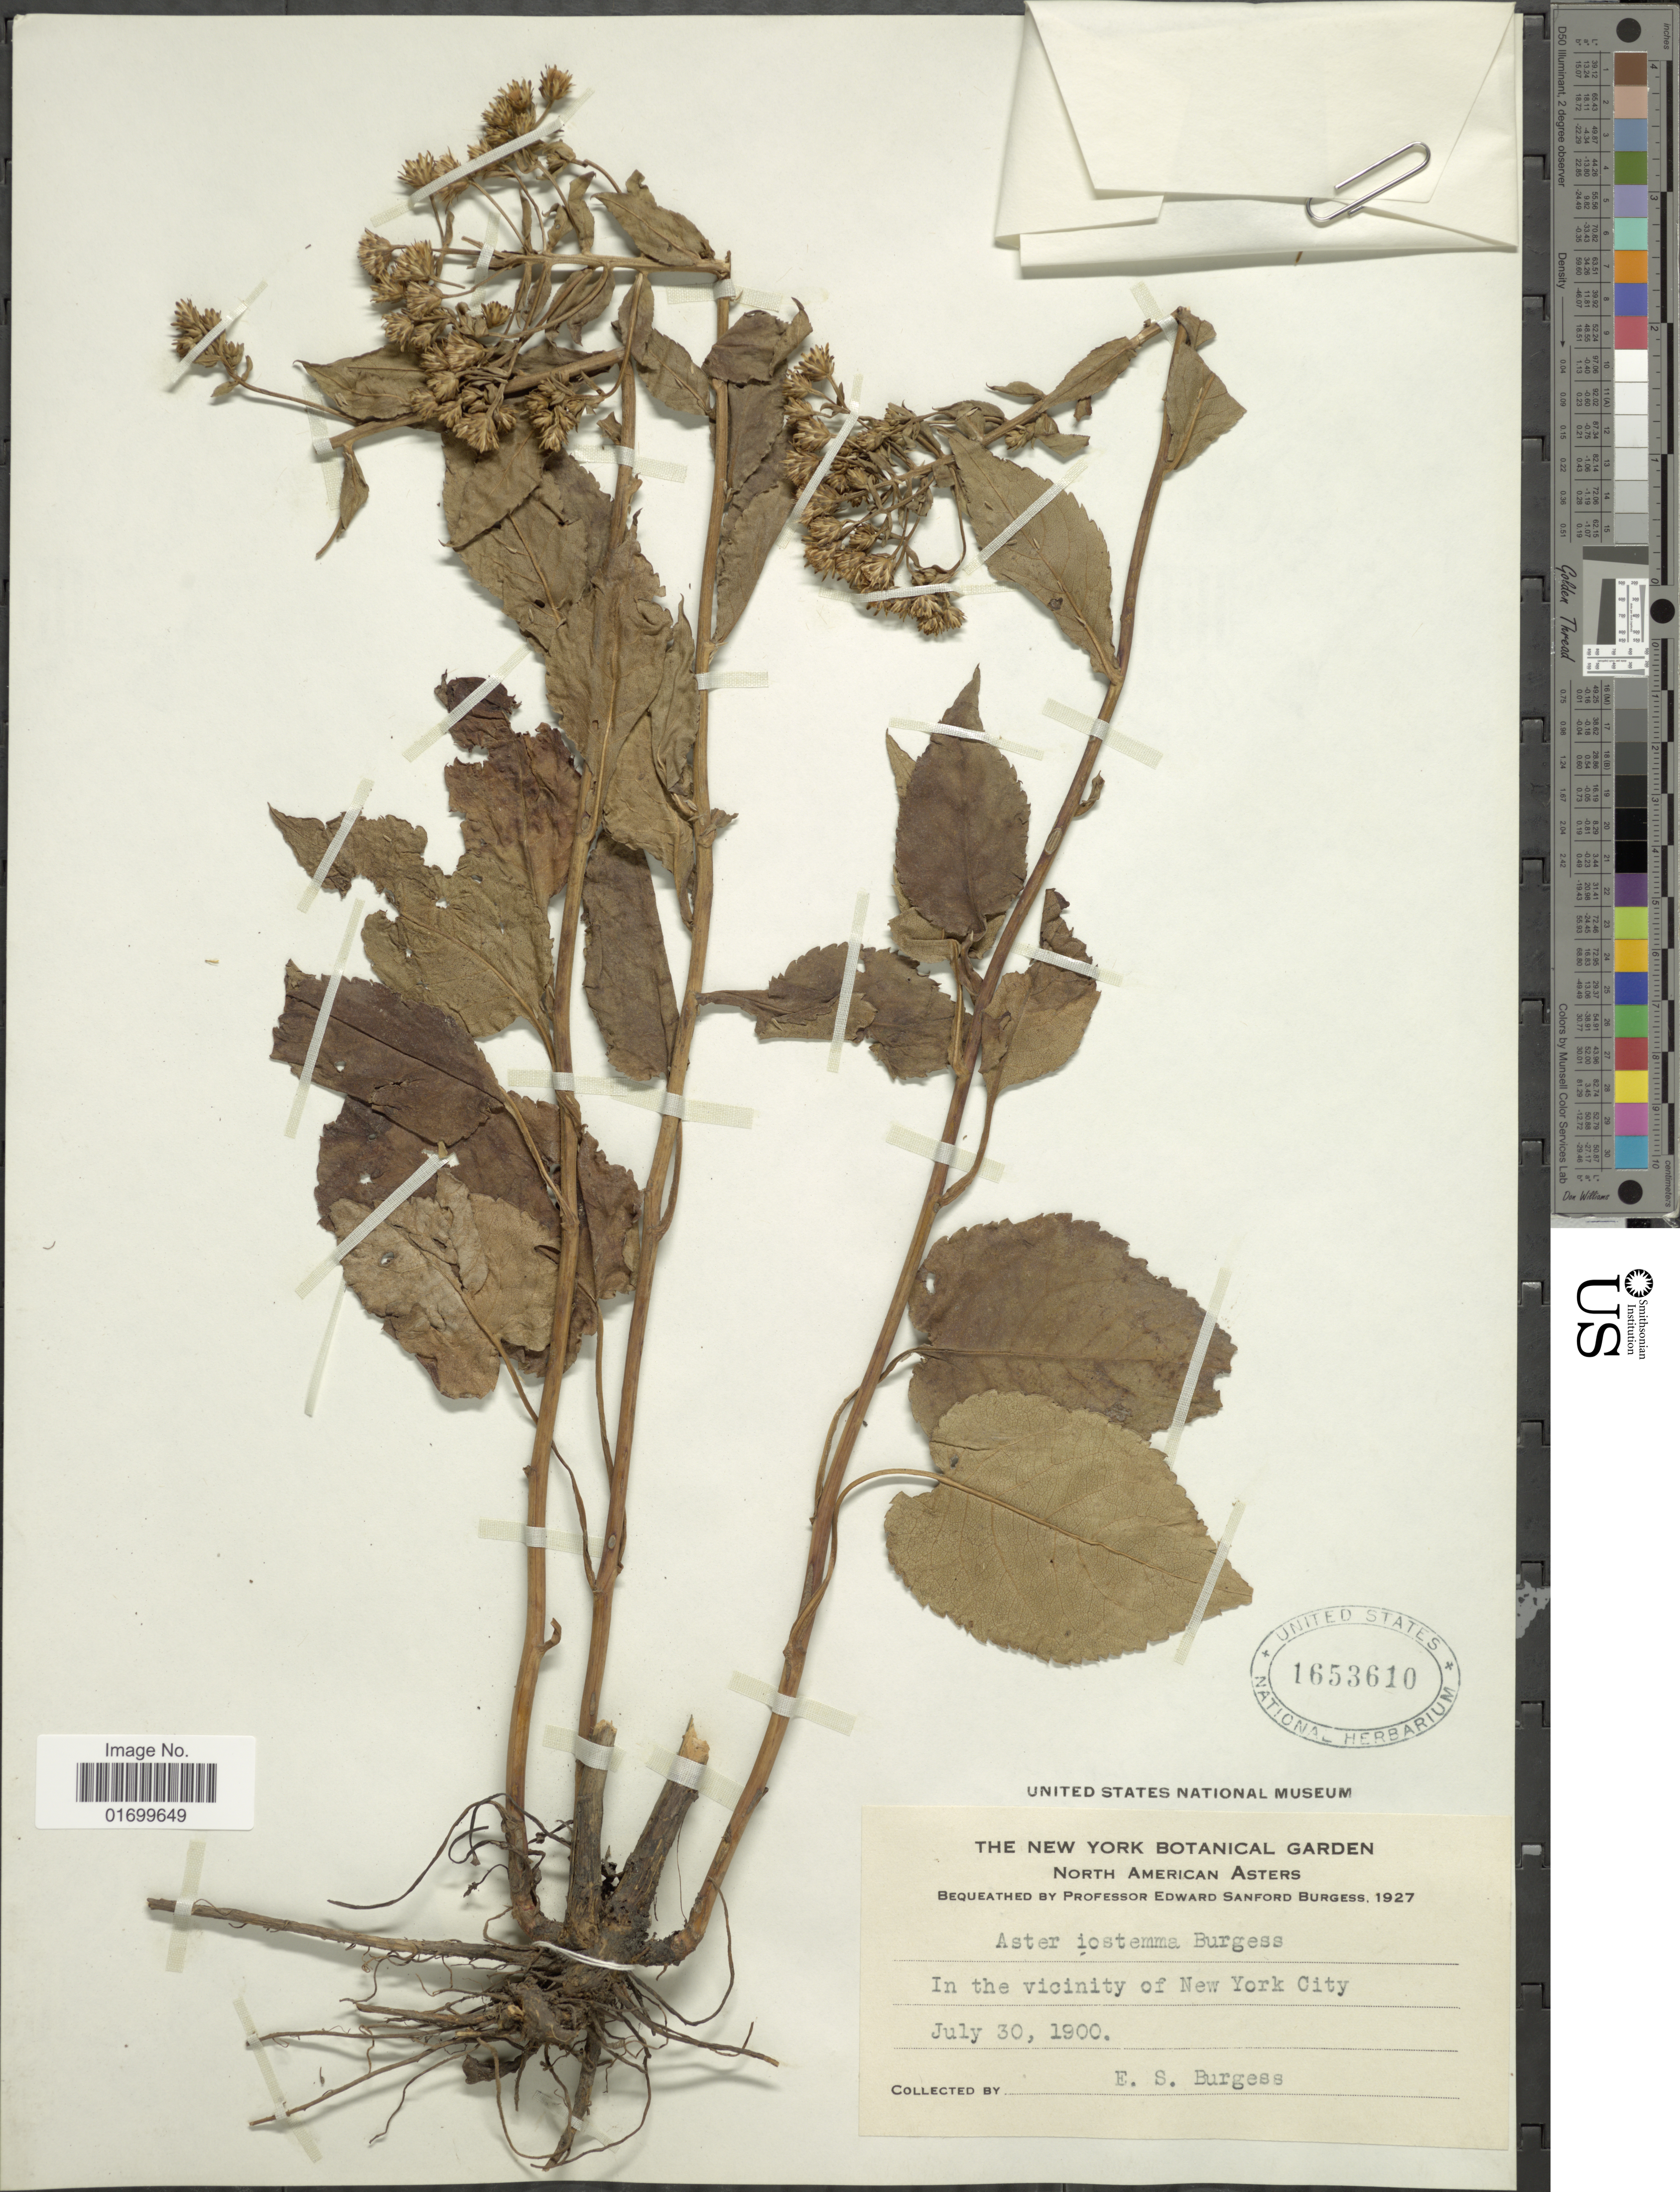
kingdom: Plantae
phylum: Tracheophyta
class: Magnoliopsida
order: Asterales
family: Asteraceae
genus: Aster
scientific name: Aster iostemma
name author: E.S. Burgess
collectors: E. Burgess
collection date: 1900-07-30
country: United States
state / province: New York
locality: In the vicinity of New York City.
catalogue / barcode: US 1653610